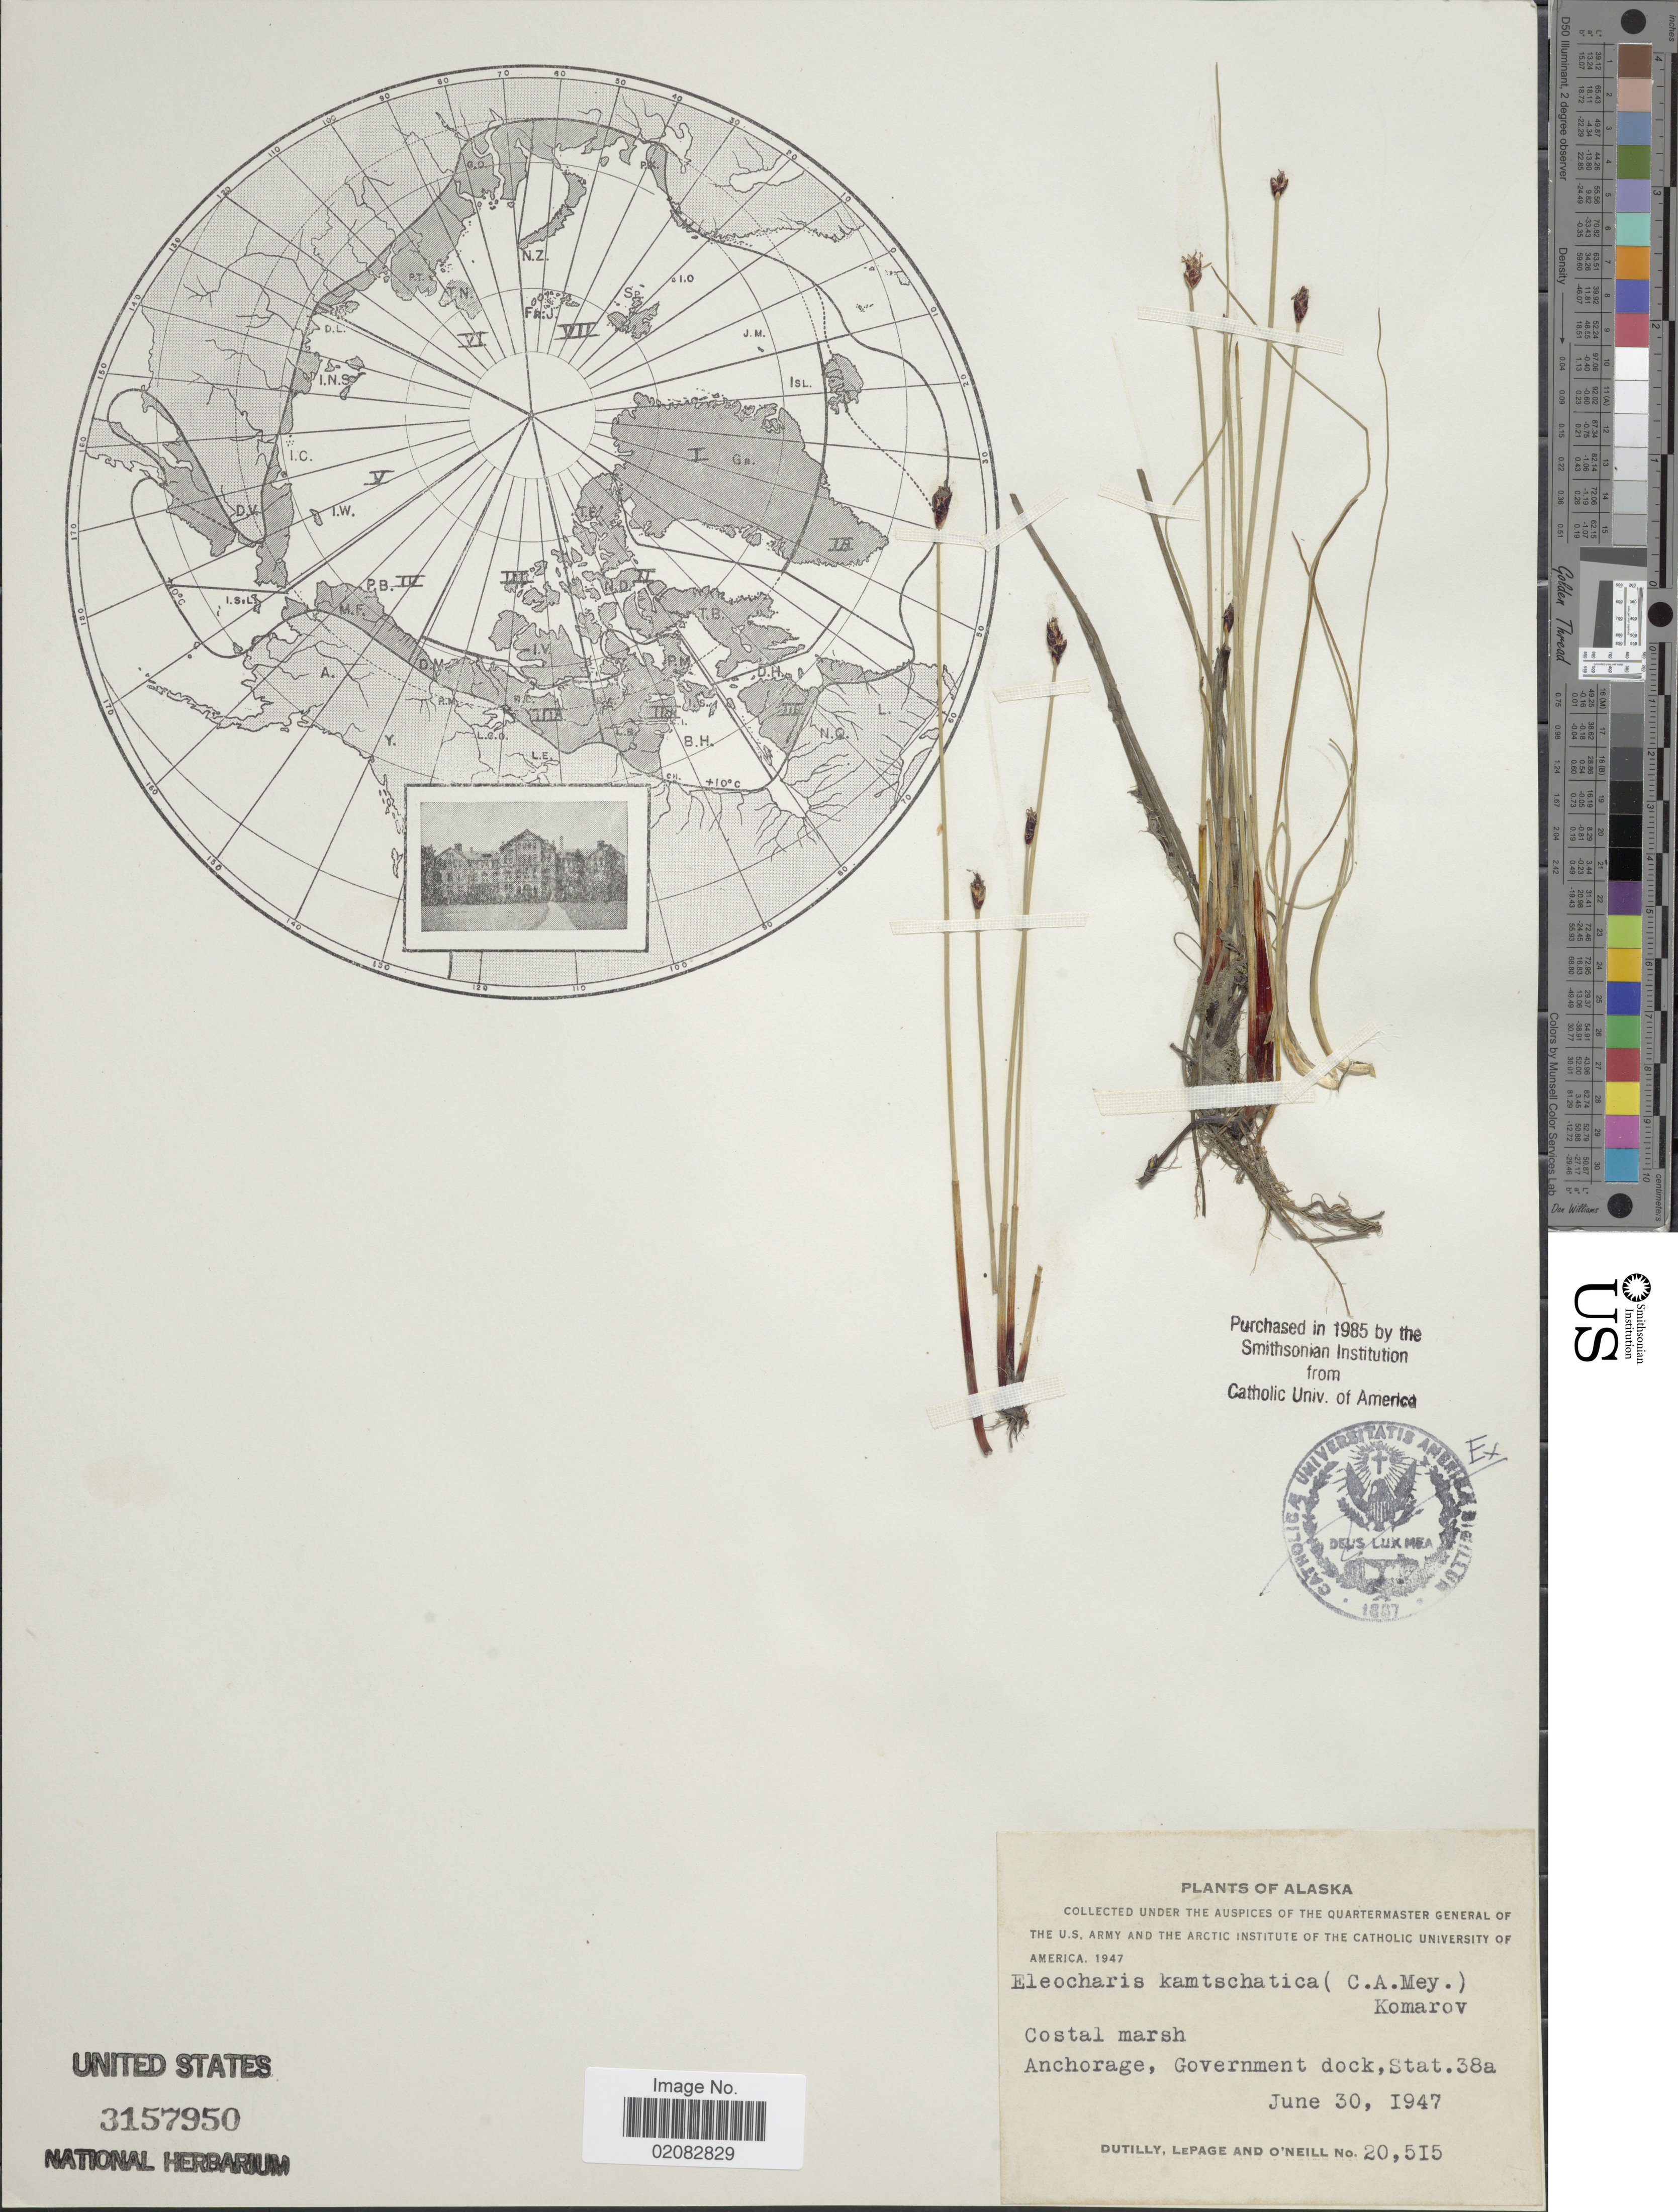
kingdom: Plantae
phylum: Tracheophyta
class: Liliopsida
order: Poales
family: Cyperaceae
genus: Eleocharis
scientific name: Eleocharis kamtschatica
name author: (C.A. Mey.) Kom.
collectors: -. Dutilly, -. LePage & O'Neil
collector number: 20515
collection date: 1947-06-30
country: United States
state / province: Alaska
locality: Costal marsh, Anchorage, Government dock, Stat. 38a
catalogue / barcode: US 3157950